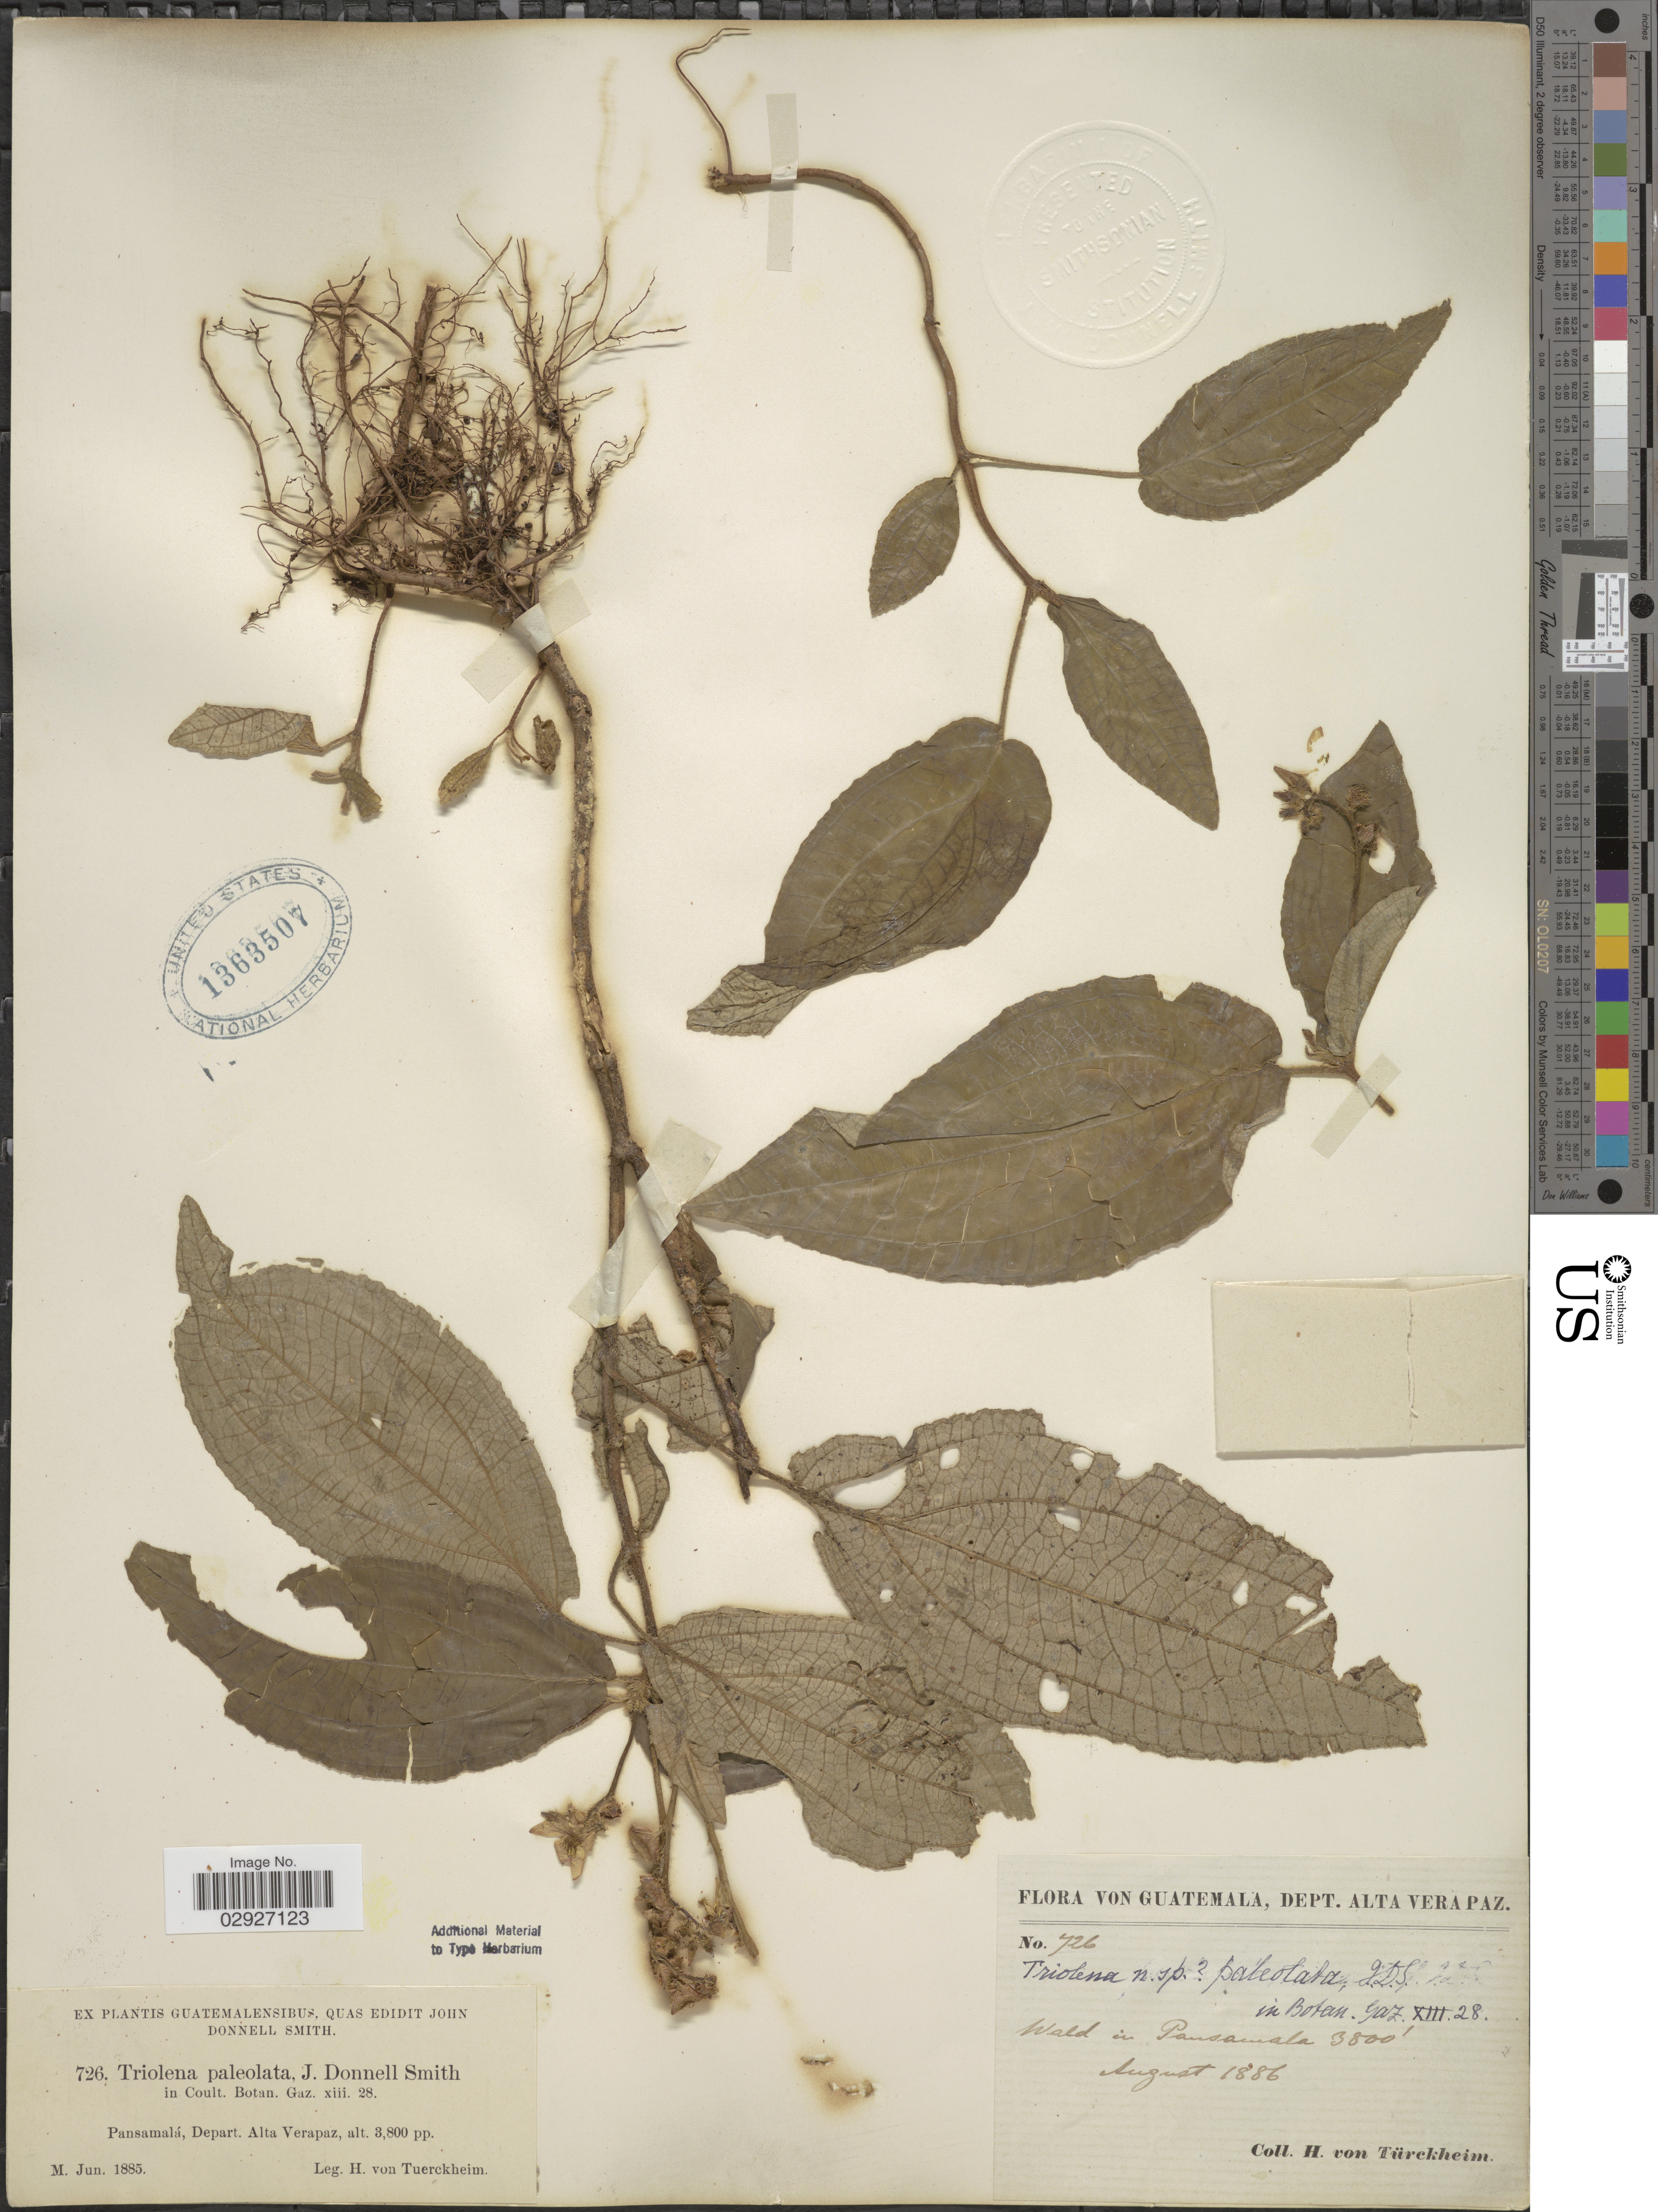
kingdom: Plantae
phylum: Tracheophyta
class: Magnoliopsida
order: Myrtales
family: Melastomataceae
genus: Triolena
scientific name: Triolena paleolata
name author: Donn. Sm.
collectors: H. von Türckheim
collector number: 726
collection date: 1885-06/1886-08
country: Guatemala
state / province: Alta Verapaz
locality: Pansamalá, Depart. Alta Verapaz.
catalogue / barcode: US 1363507